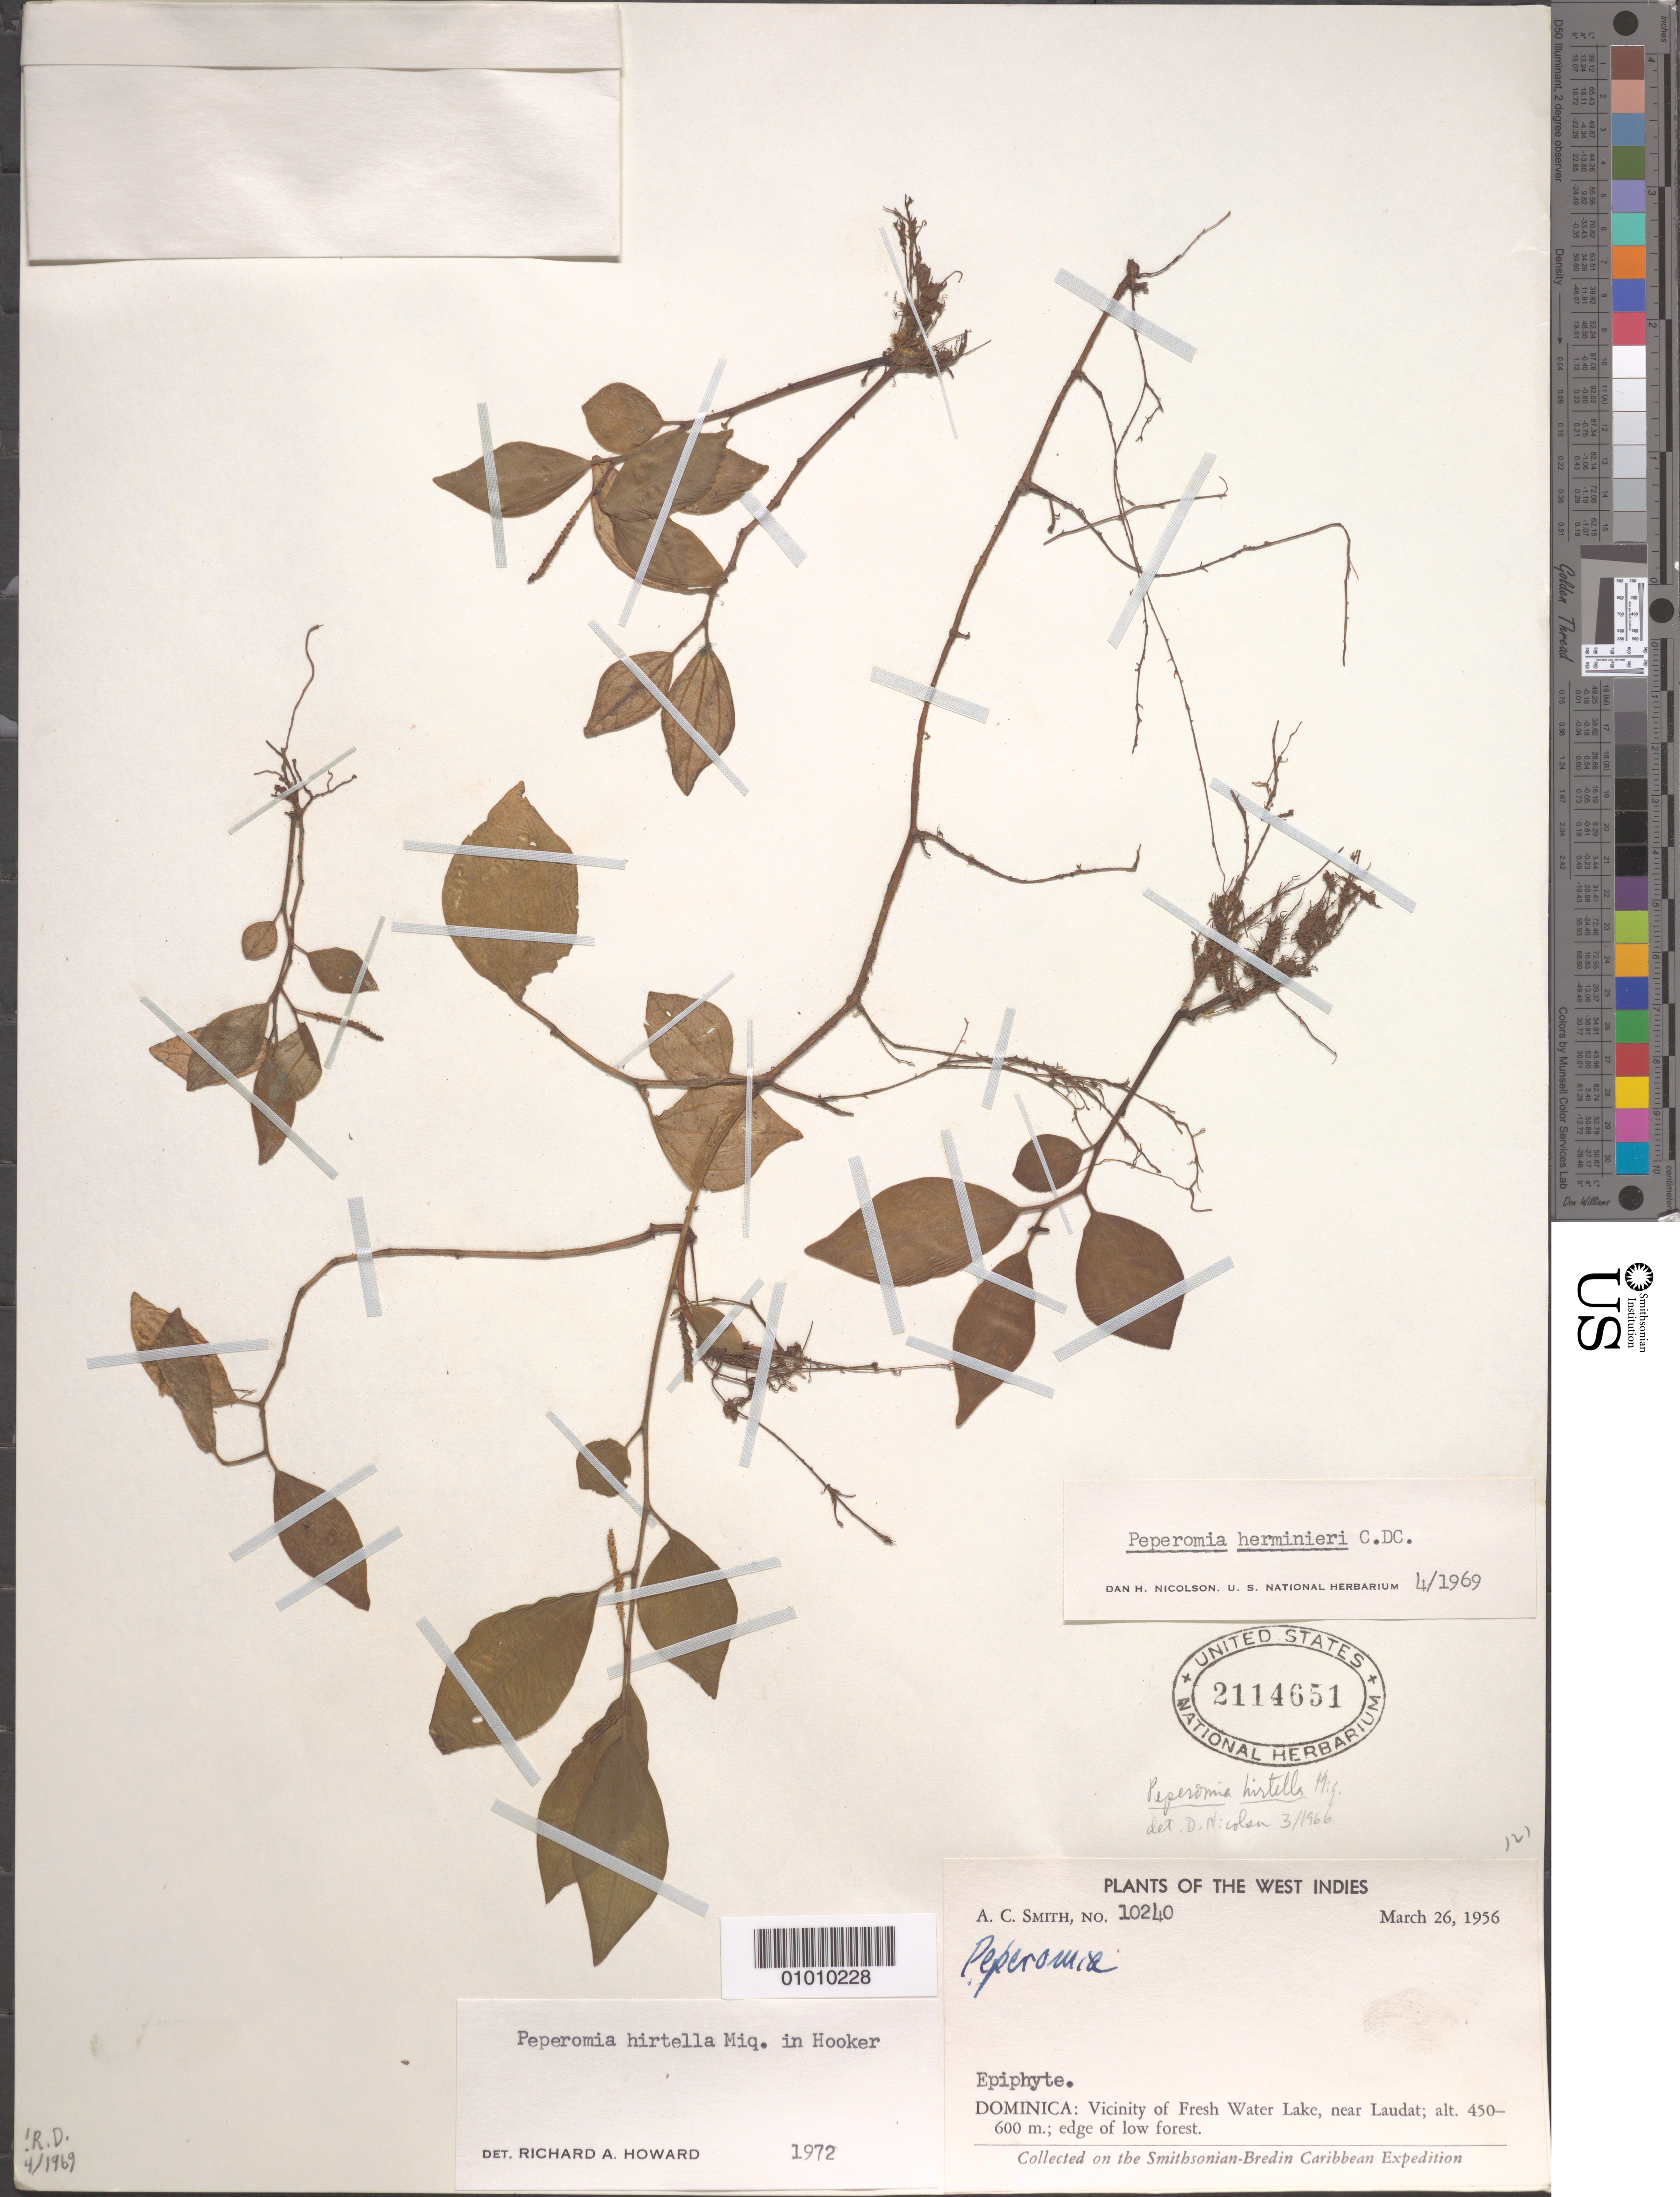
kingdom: Plantae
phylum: Tracheophyta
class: Magnoliopsida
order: Piperales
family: Piperaceae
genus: Peperomia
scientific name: Peperomia hirtella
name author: Miq.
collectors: A. C. Smith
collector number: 10240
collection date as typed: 26 Mar 1956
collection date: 1956-03-26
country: Dominica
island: Dominica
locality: Vicinity of Fresh Water Lake, near Laudat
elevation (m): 450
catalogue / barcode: US 2114651